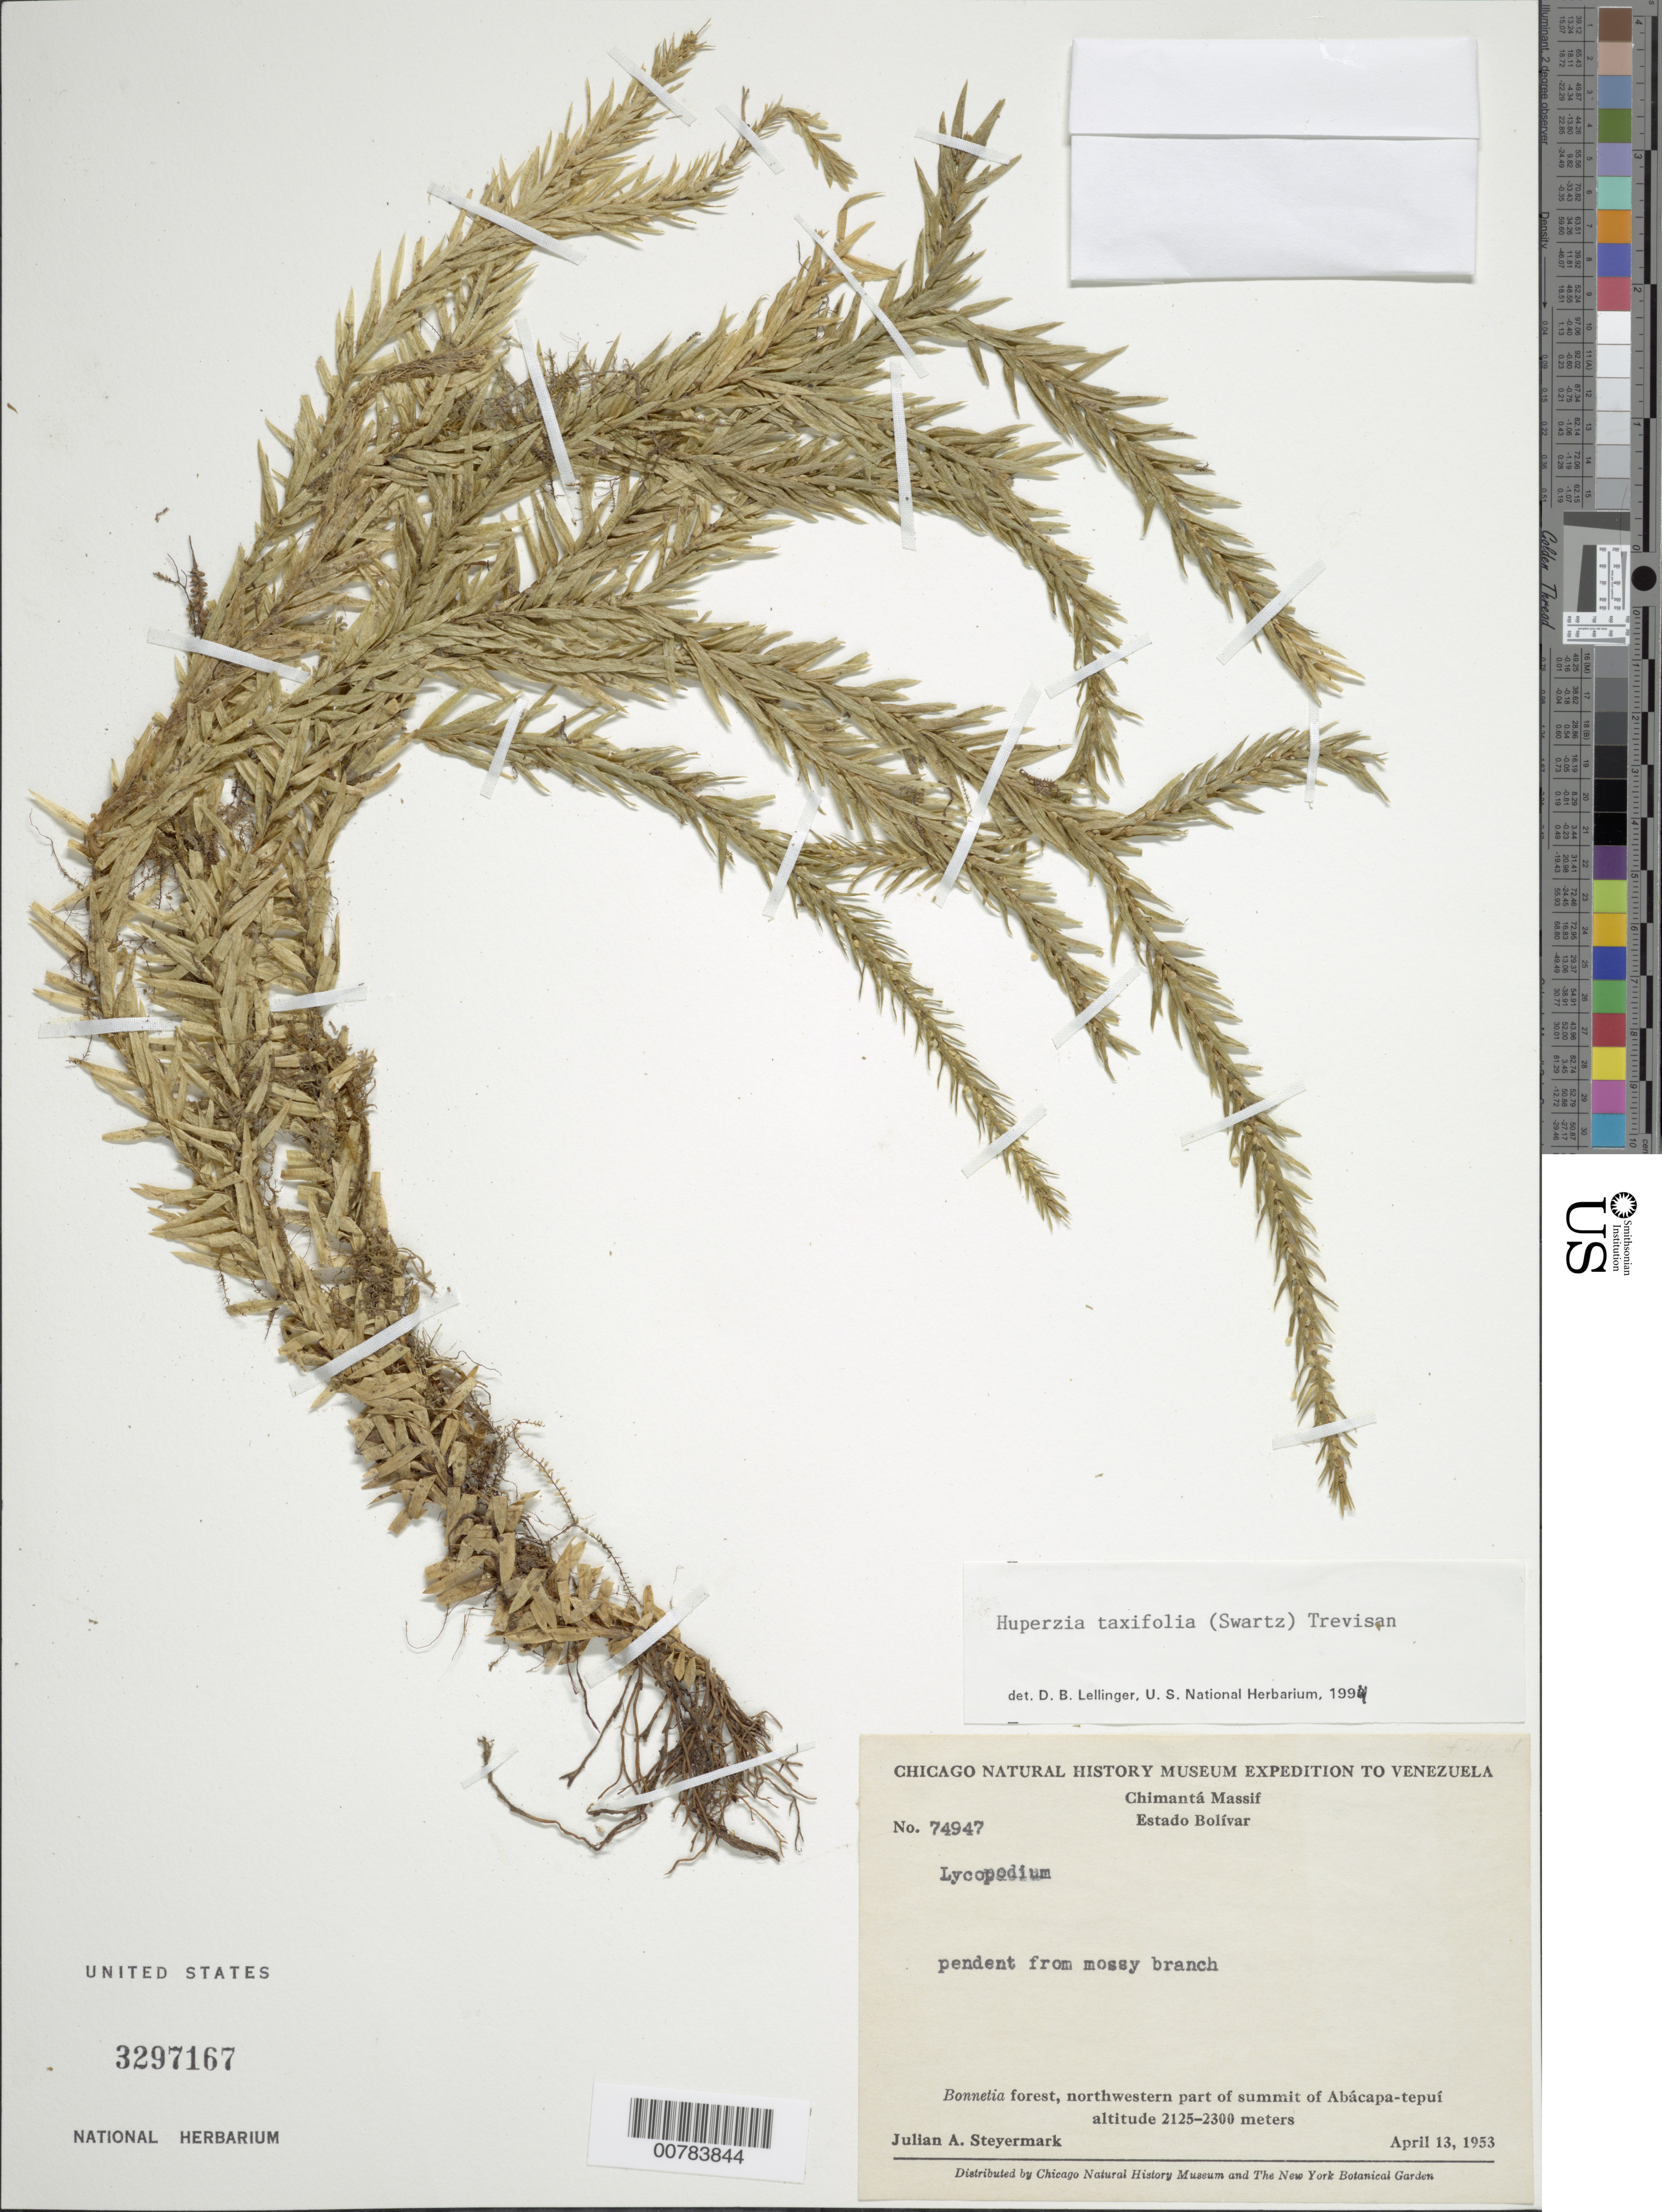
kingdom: Plantae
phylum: Tracheophyta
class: Lycopodiopsida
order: Lycopodiales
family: Lycopodiaceae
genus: Phlegmariurus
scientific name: Phlegmariurus taxifolius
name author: (Sw.) Á. Löve & D. Löve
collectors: J. Steyermark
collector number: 74947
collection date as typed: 13-Apr-53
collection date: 1953-04-13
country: Venezuela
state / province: Bolívar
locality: Chimantá Massif, Abácapa-tepuí, northwest summit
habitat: Bonnetia forest, pedent from mossy branch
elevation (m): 2125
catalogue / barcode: US 3297167